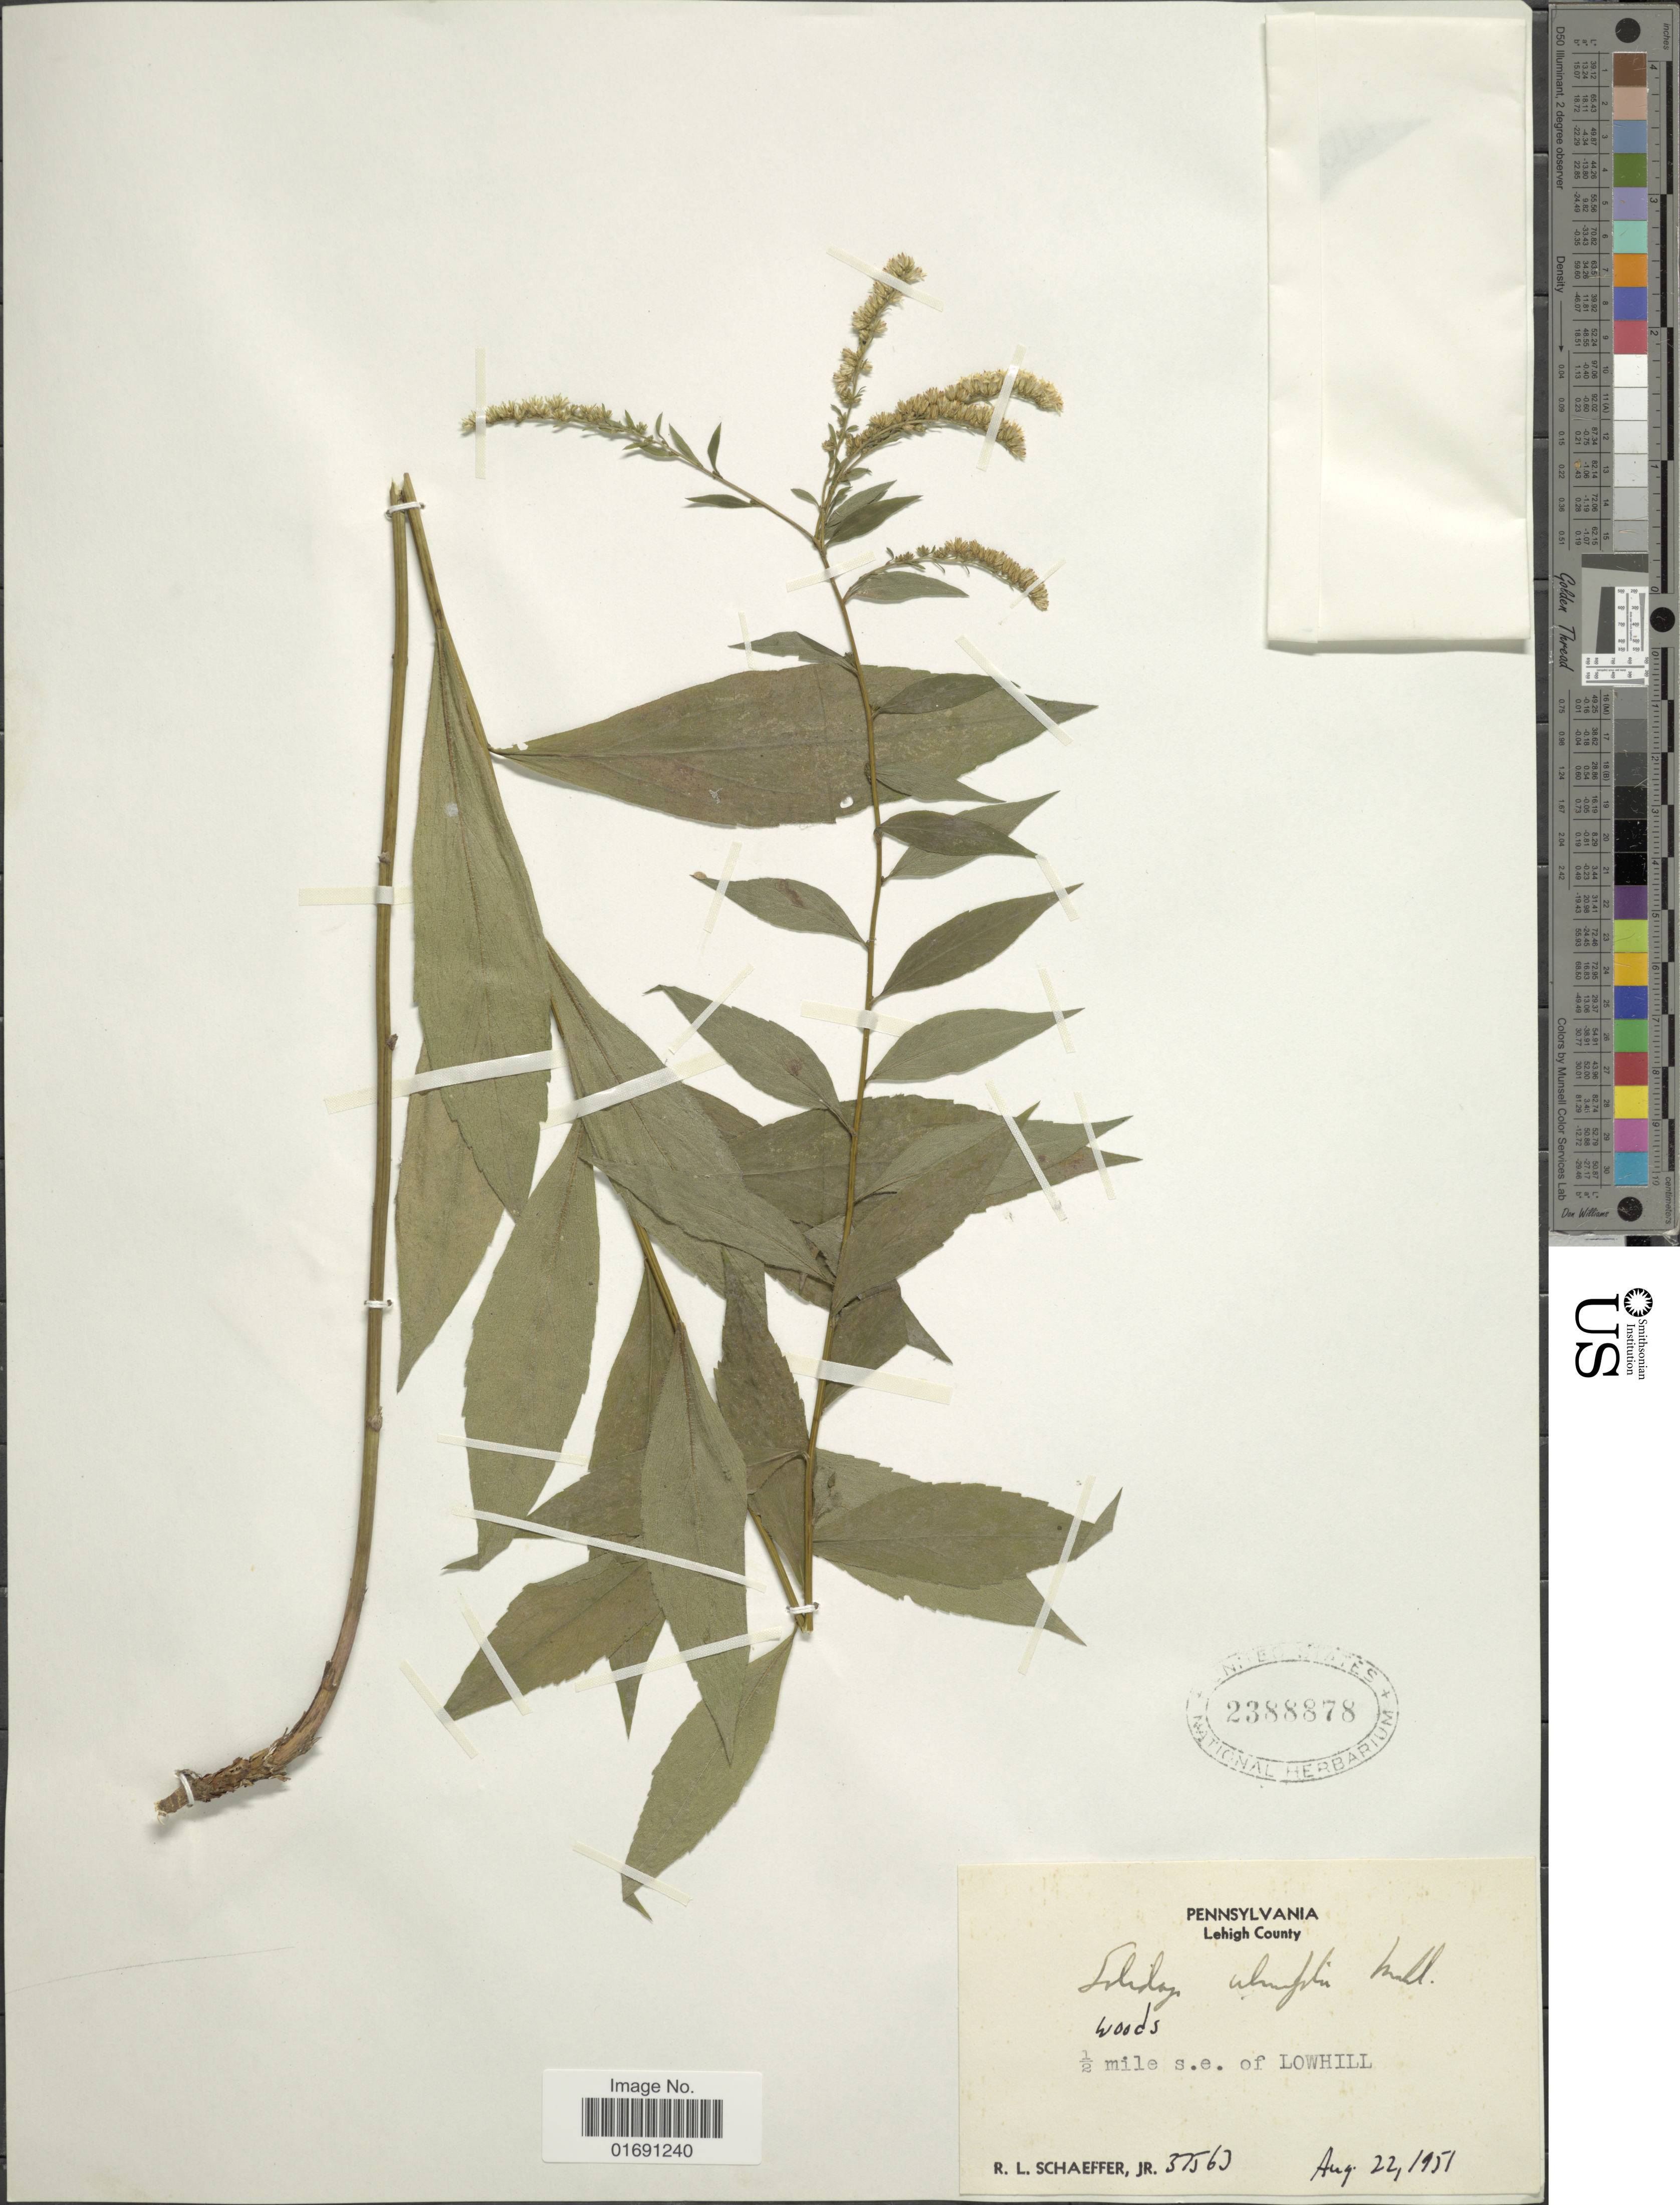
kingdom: Plantae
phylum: Tracheophyta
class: Magnoliopsida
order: Asterales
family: Asteraceae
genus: Solidago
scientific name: Solidago ulmifolia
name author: Muhl. ex Willd.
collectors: R. Schaeffer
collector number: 37563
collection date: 1951-08-22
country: United States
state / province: Pennsylvania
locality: Lehigh County, Woods ½ mile s.e. of Lowhill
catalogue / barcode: US 2388878